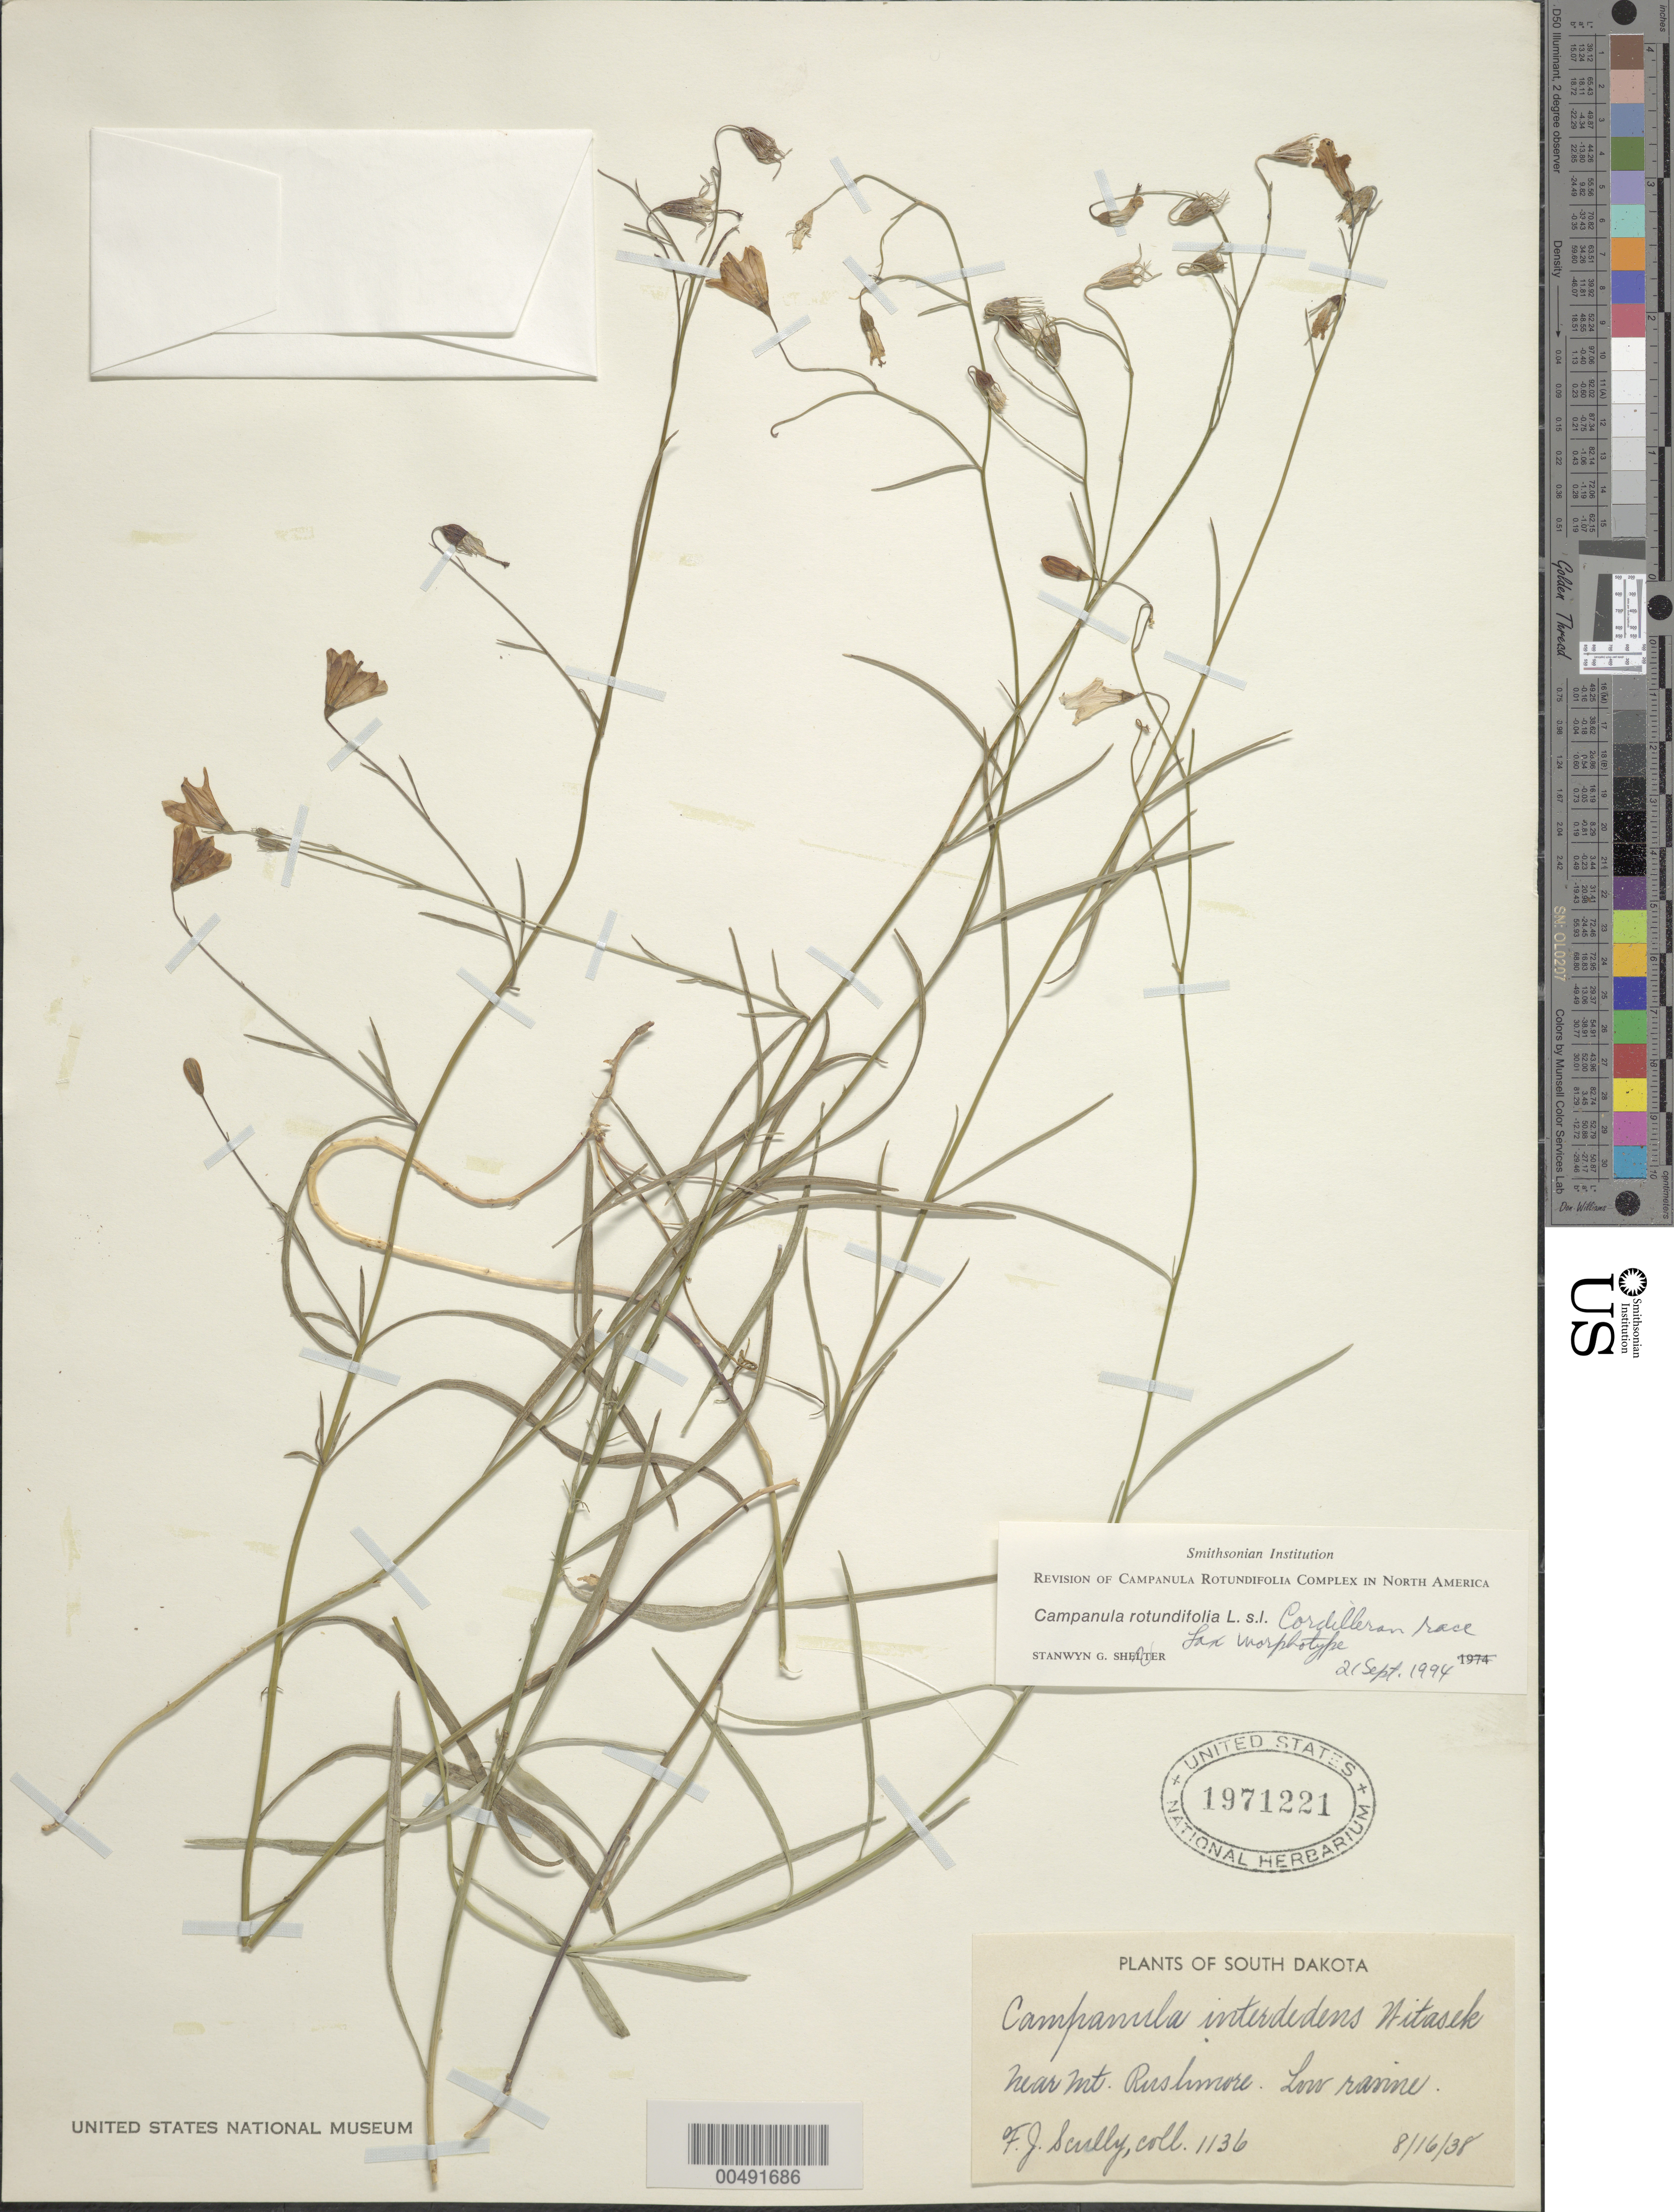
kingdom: Plantae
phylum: Tracheophyta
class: Magnoliopsida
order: Asterales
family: Campanulaceae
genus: Campanula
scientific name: Campanula rotundifolia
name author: L.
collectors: F. Scully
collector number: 1136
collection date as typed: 16 Aug 1938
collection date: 1938-08-16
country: United States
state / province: South Dakota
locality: near Mt. Rushmore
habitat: low ravine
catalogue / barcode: US 1971221